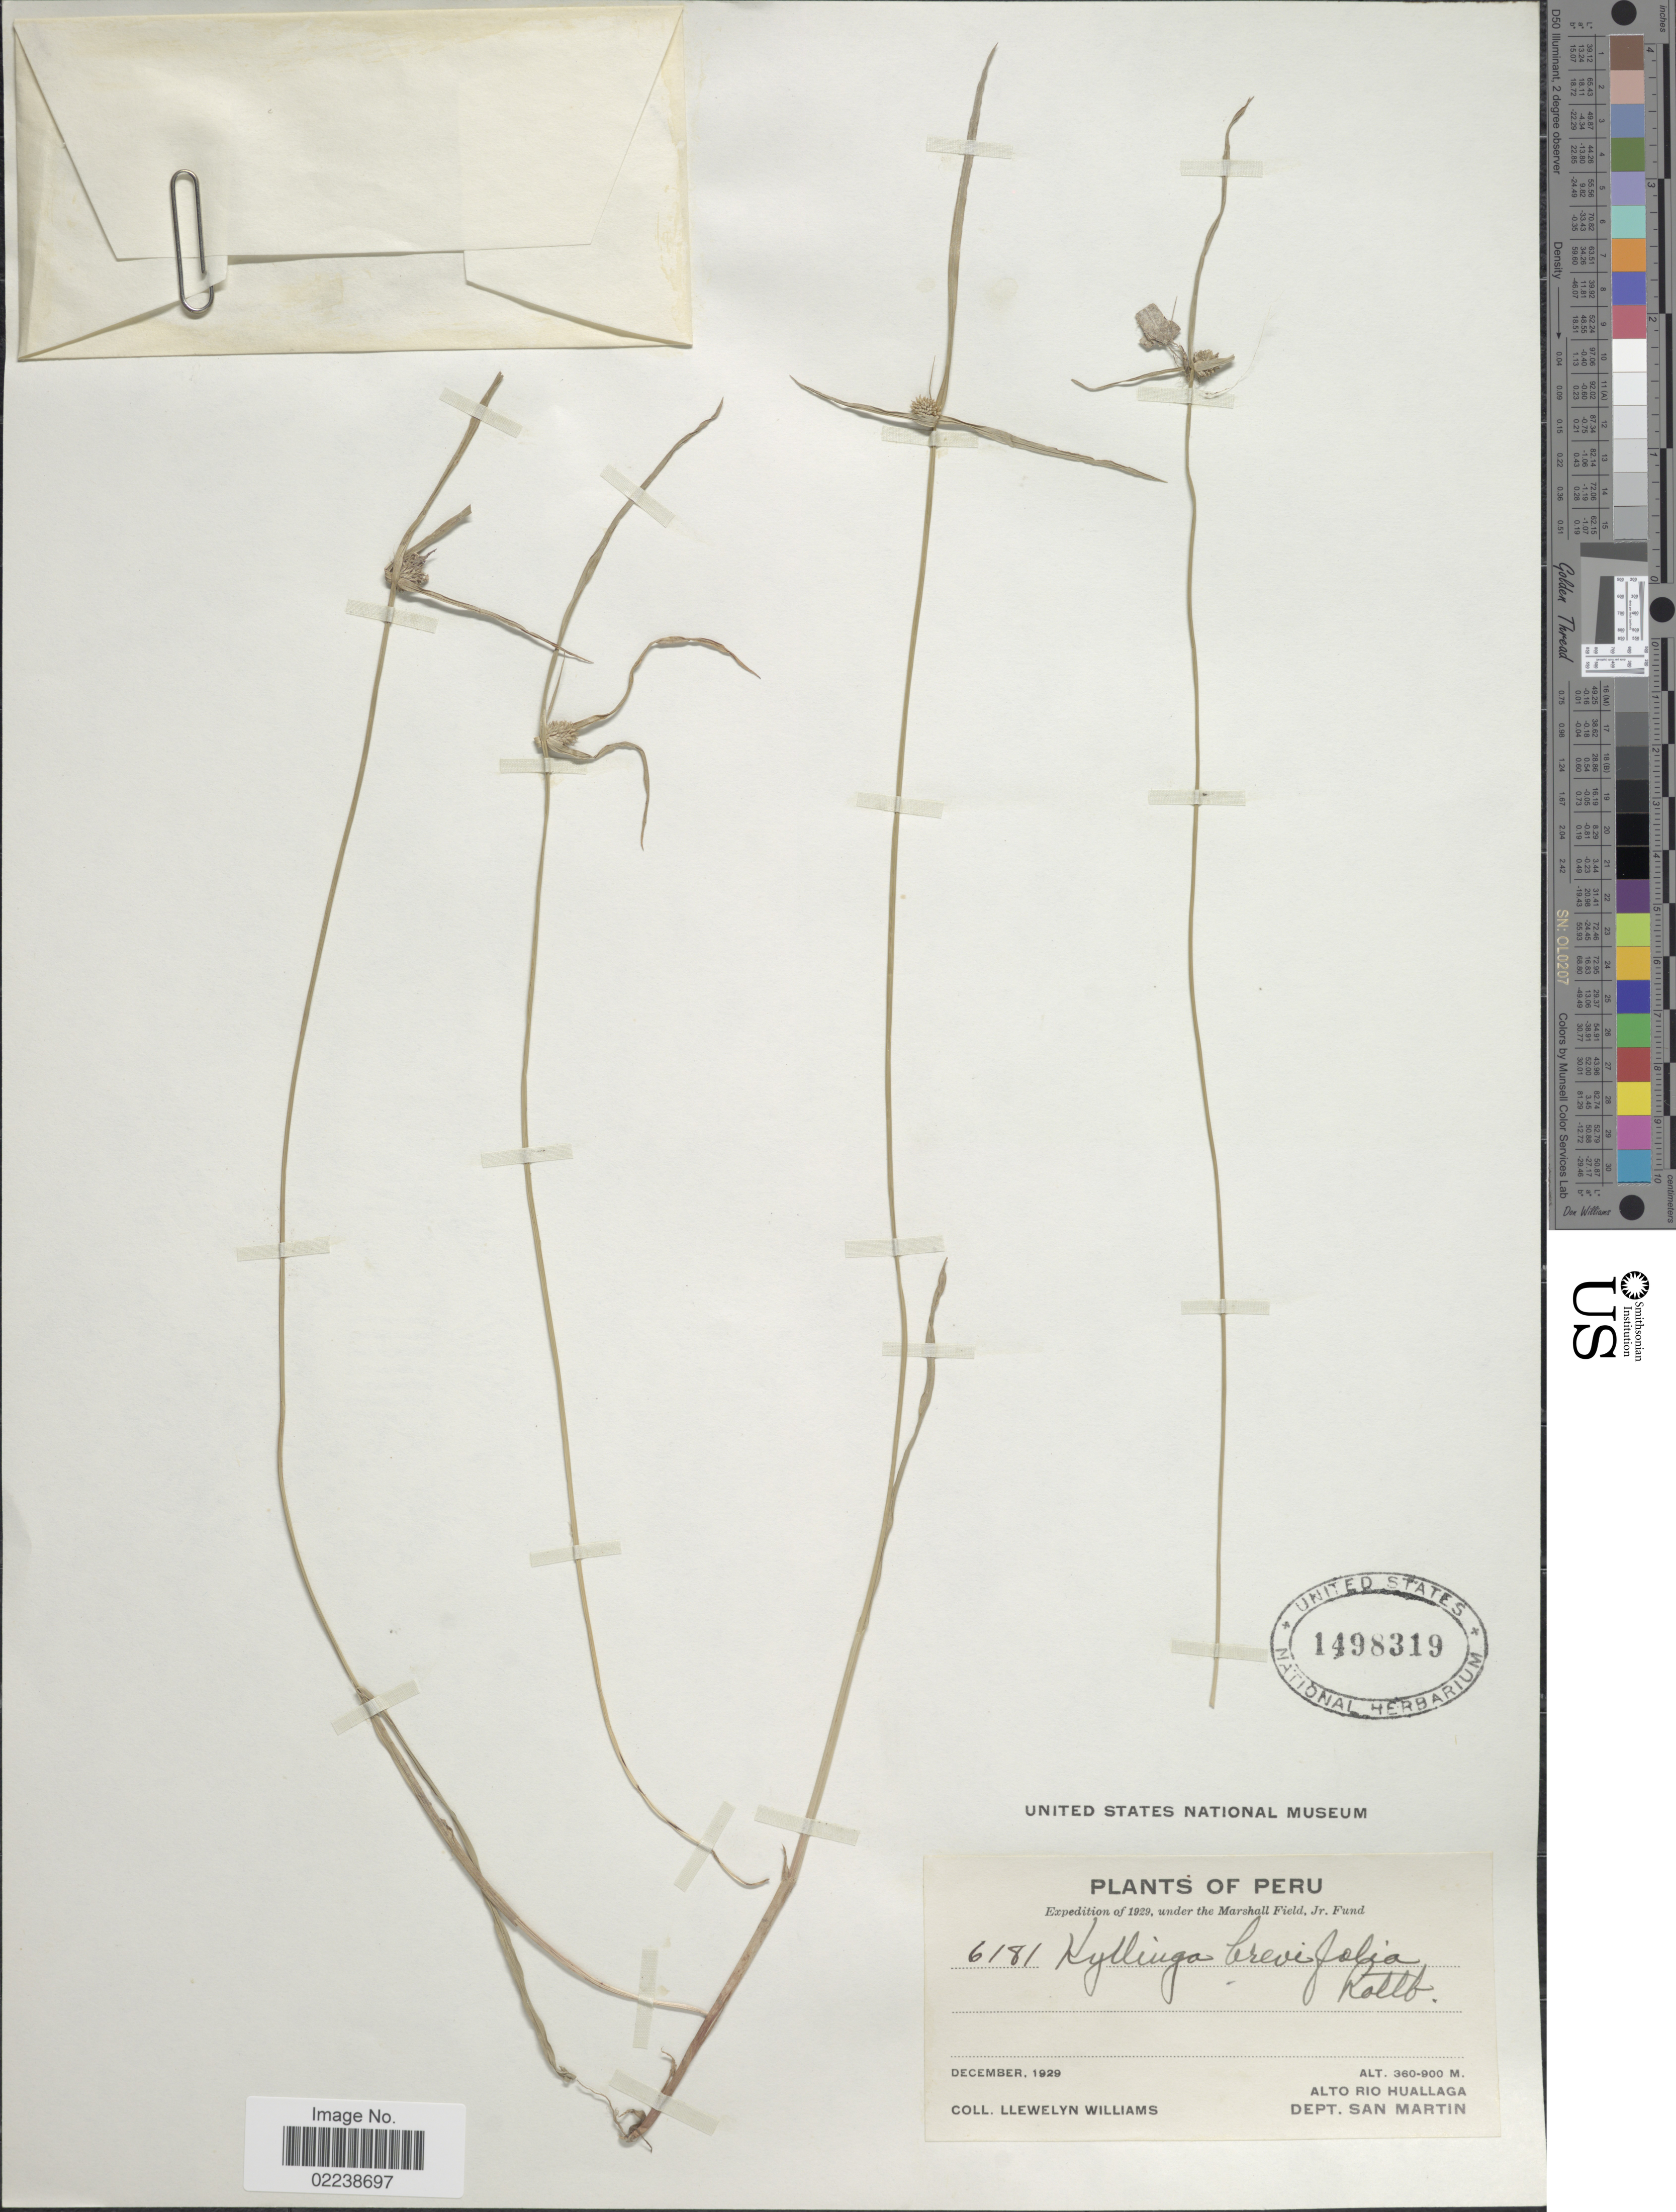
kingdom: Plantae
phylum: Tracheophyta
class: Liliopsida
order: Poales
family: Cyperaceae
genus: Cyperus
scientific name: Cyperus brevifolius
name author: (Rottb.) Hassk.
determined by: Strong, M. T., (US), Smithsonian Institution - National Museum of Natural History (UNITED STATES)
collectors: Ll. Williams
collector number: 6181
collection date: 1929-12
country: Peru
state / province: San Martín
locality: Alto Rio Huallaga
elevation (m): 360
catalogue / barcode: US 1498319